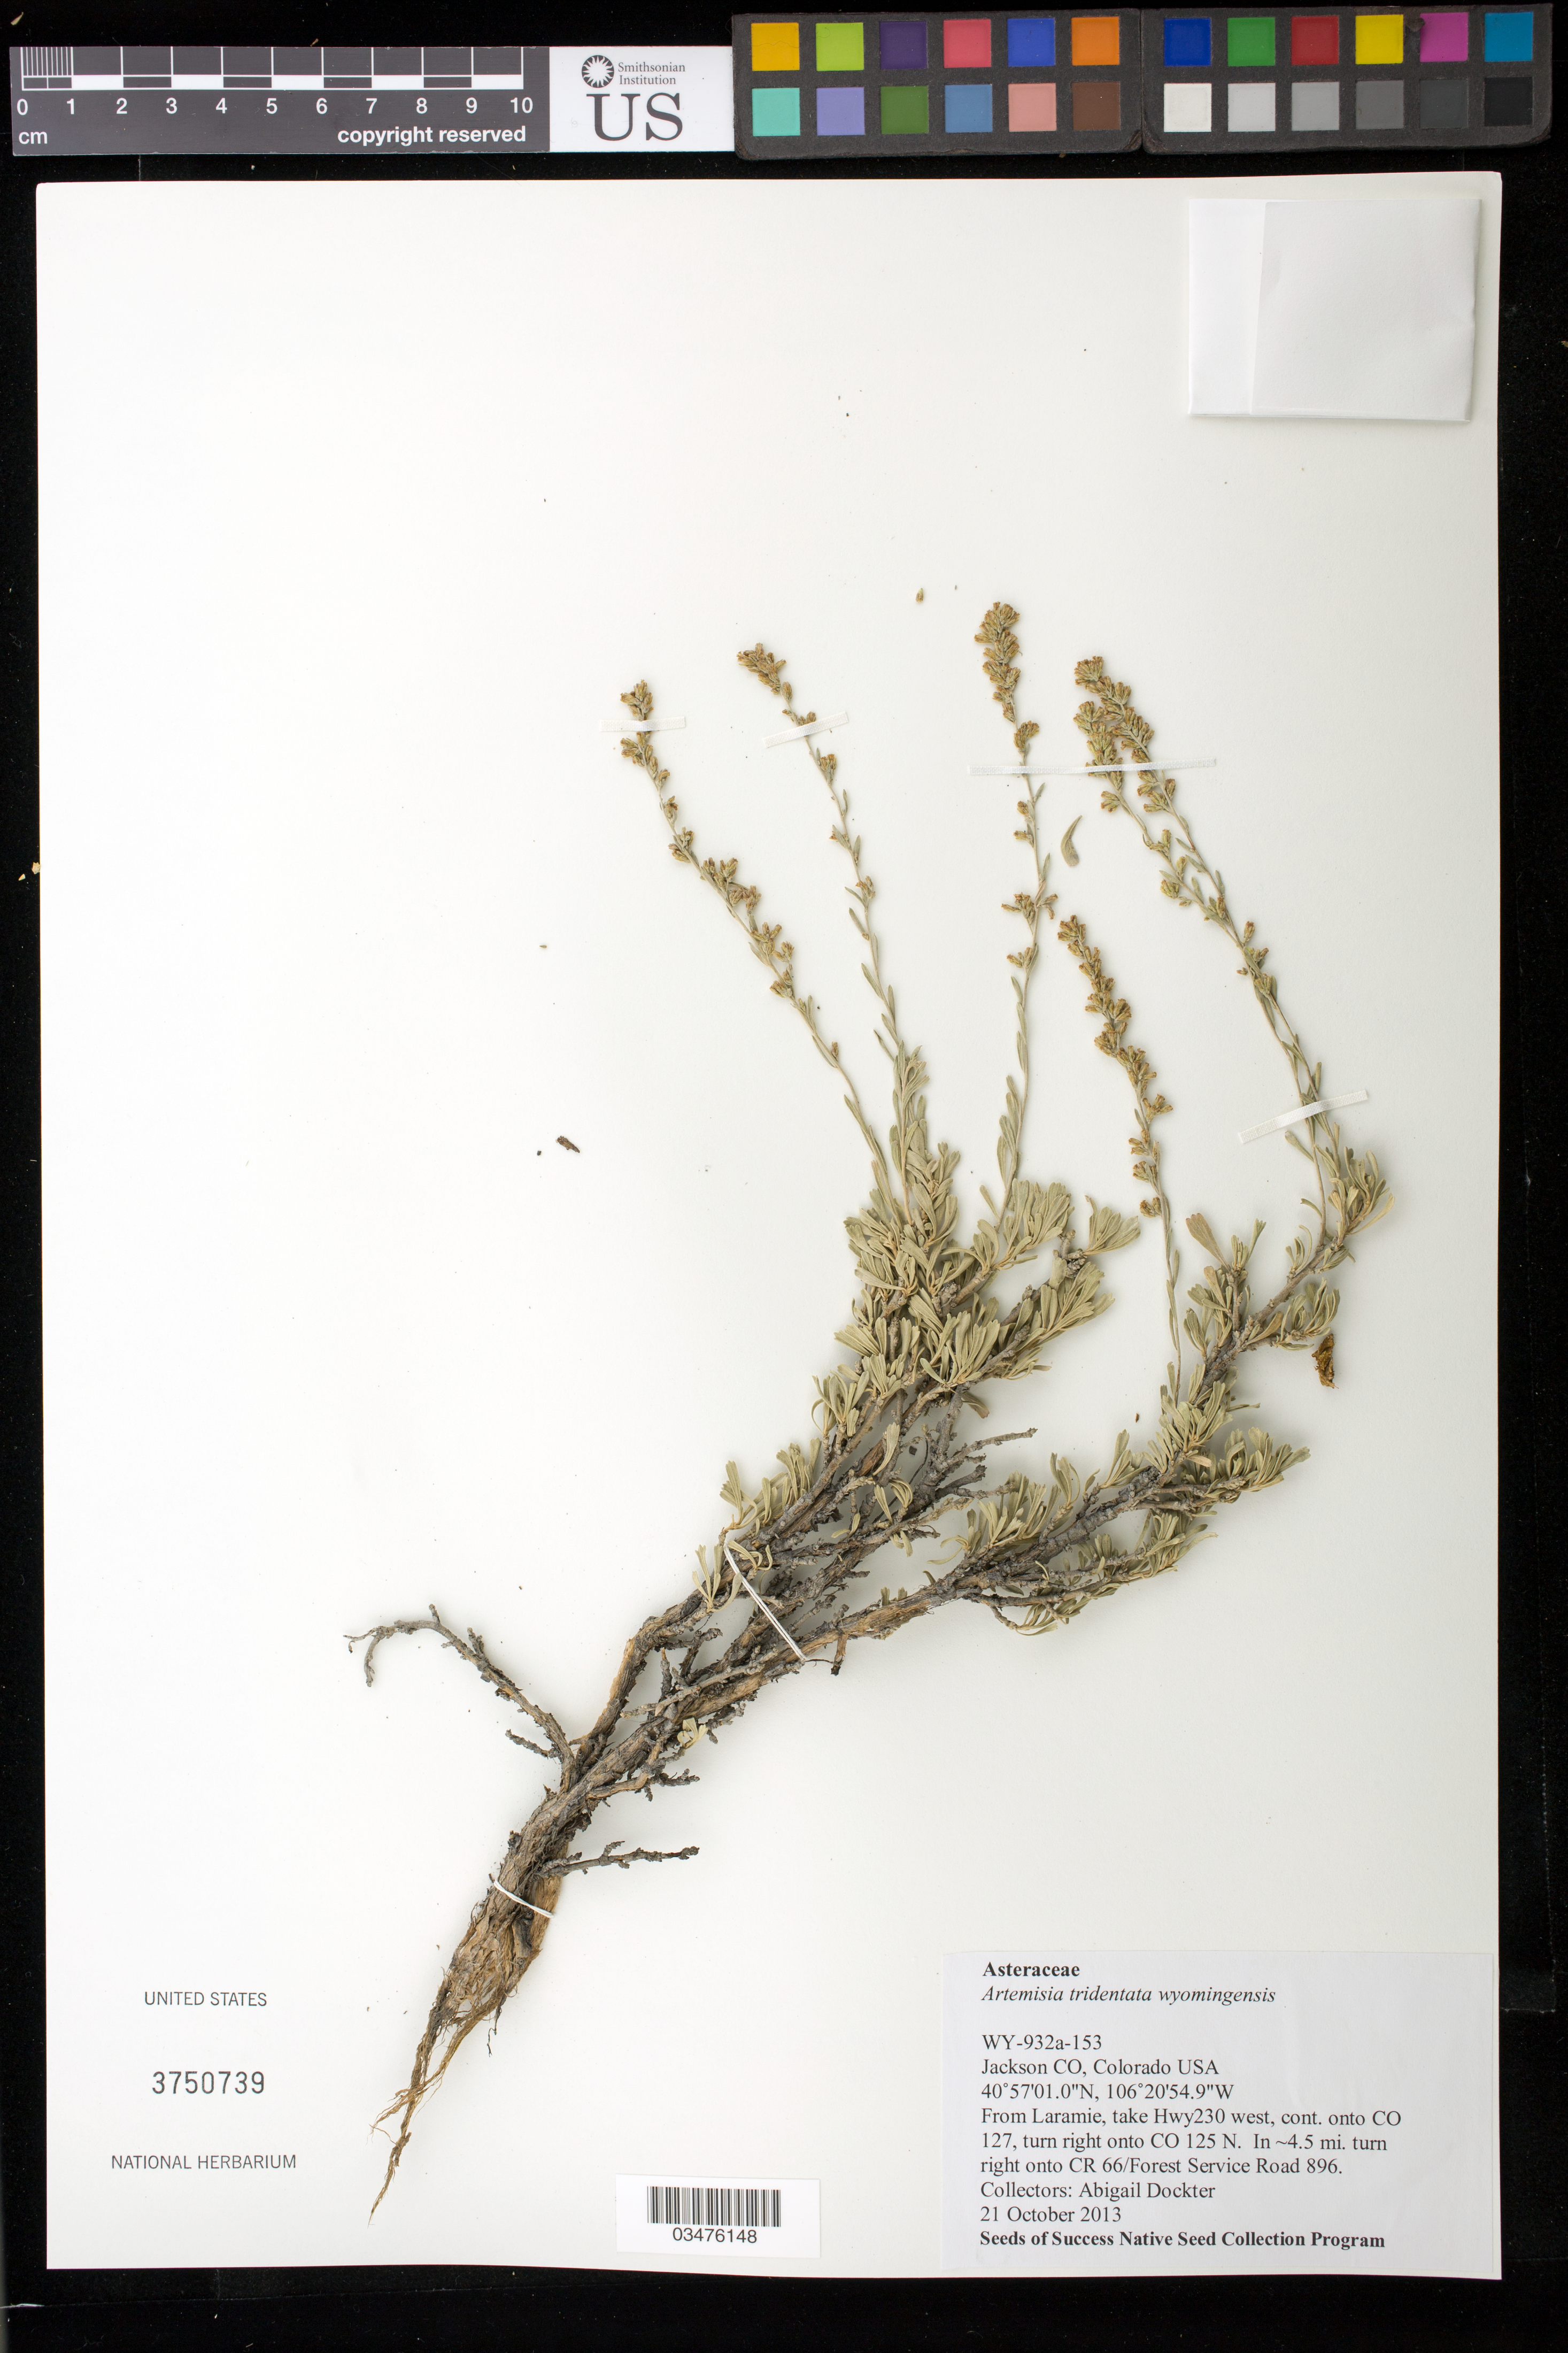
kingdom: Plantae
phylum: Tracheophyta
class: Magnoliopsida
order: Asterales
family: Asteraceae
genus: Artemisia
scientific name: Artemisia tridentata var. wyomingensis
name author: (Beetle & Young) S.L. Welsh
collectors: A. Dockter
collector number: WY932A-153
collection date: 2013-10-21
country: United States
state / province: Colorado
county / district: Jackson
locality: CR 66/Forest Service Road 896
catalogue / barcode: US 3750739